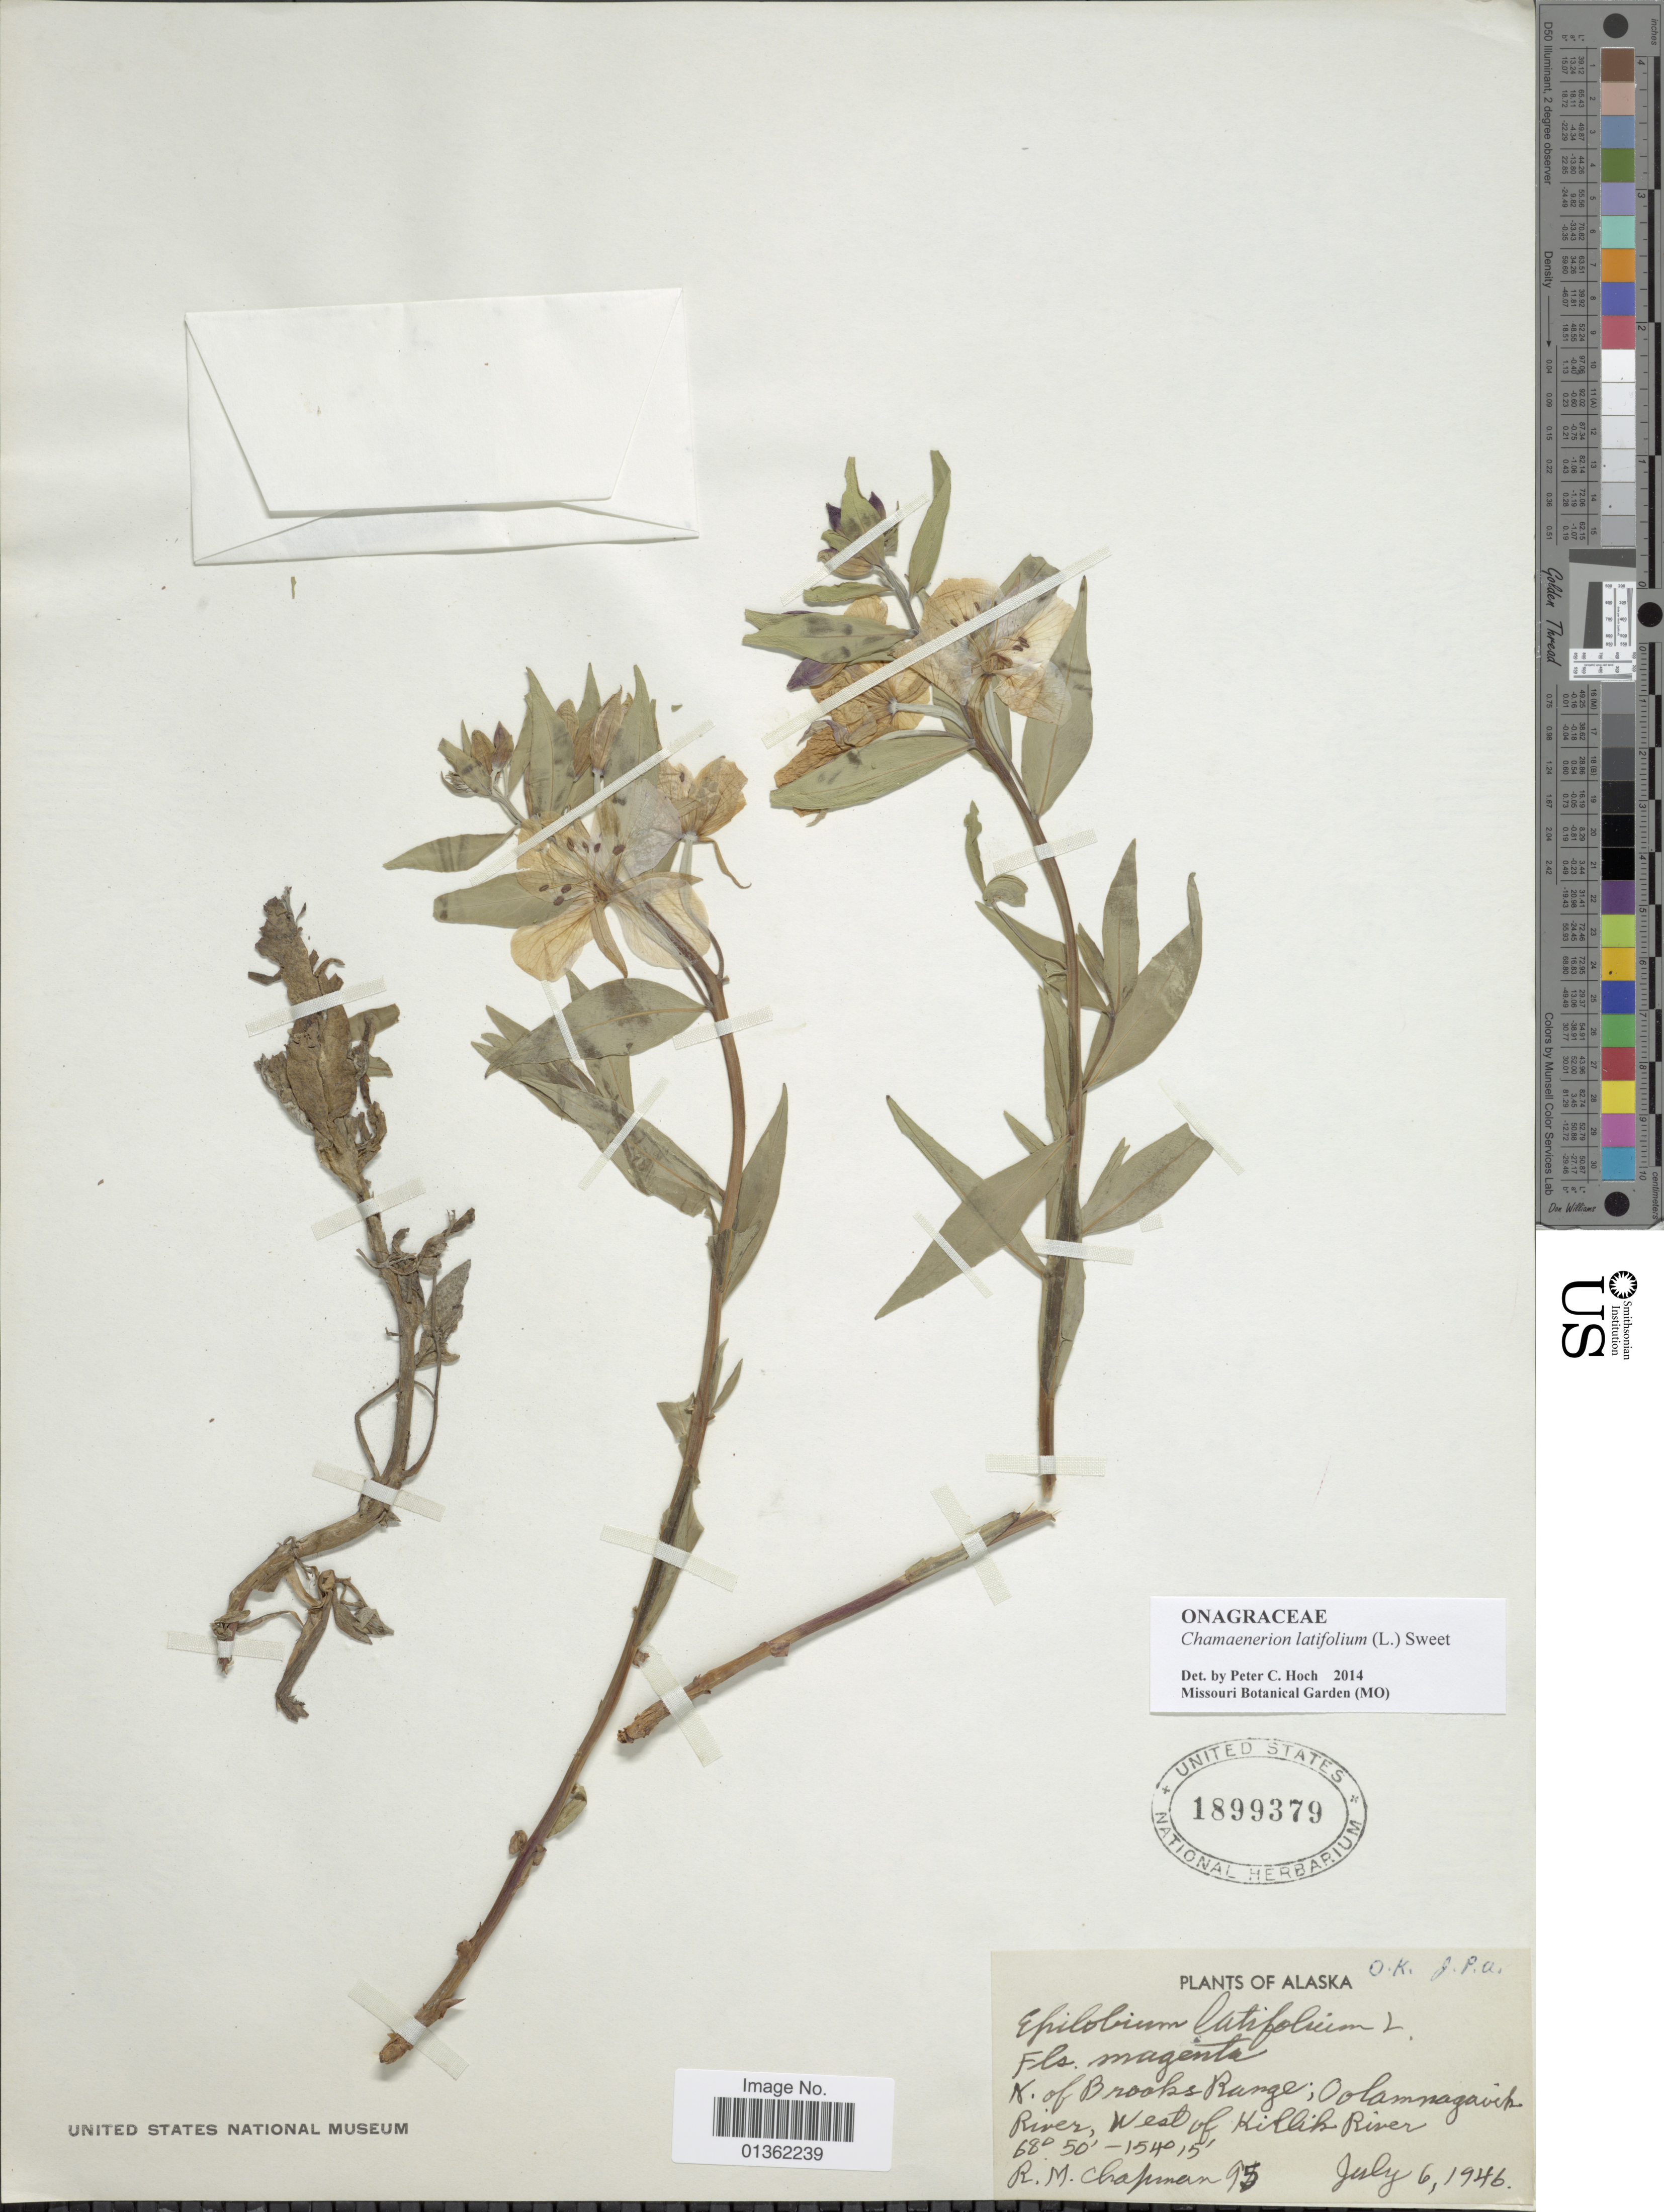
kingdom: Plantae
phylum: Tracheophyta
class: Magnoliopsida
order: Myrtales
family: Onagraceae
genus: Chamaenerion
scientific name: Chamaenerion latifolium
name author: (L.) Th. Fr. & Lange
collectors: R. M. Chapman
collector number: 95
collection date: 1946-07-06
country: United States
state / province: Alaska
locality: N. of Brooks Range; Oolamnagavik River, West of Killik River.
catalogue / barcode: US 1899379